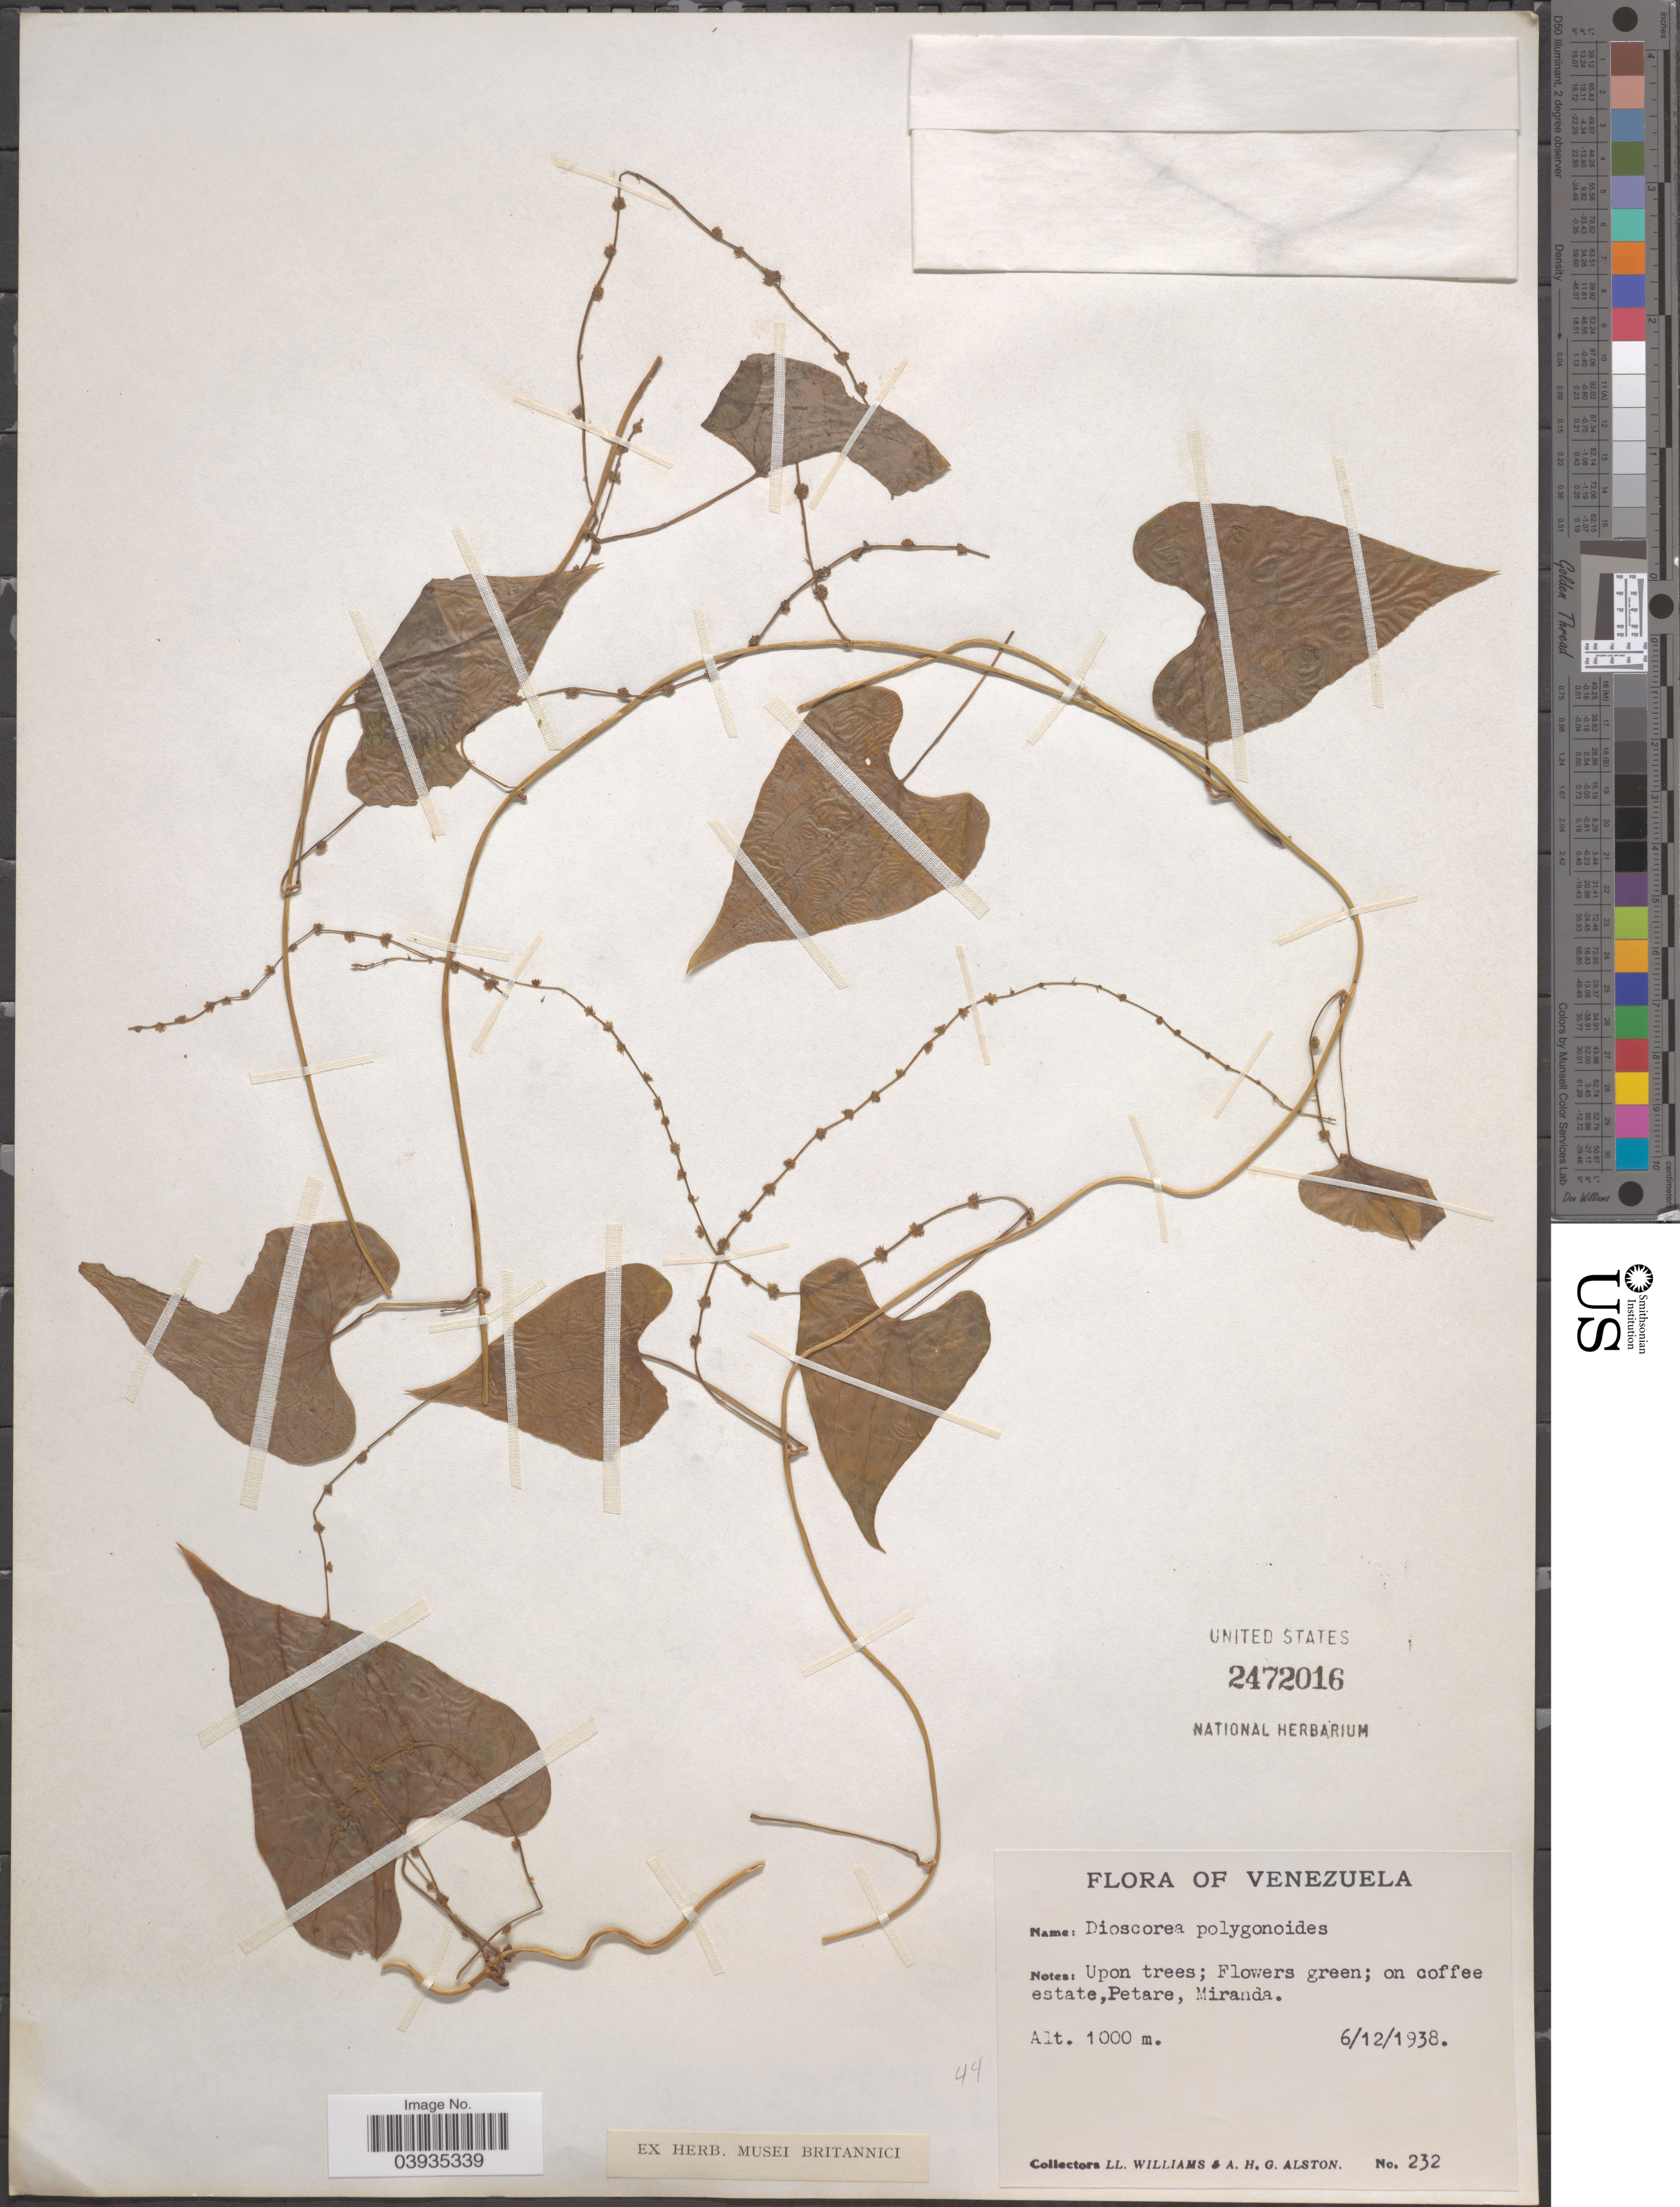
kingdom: Plantae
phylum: Tracheophyta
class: Liliopsida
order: Dioscoreales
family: Dioscoreaceae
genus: Dioscorea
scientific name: Dioscorea polygonoides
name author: Humb. & Bonpl. ex Willd.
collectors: Ll. Williams & A. H. Alston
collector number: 232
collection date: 1938-12-06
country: Venezuela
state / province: Miranda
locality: On coffee estate, Petare.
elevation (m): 1000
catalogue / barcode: US 2472016